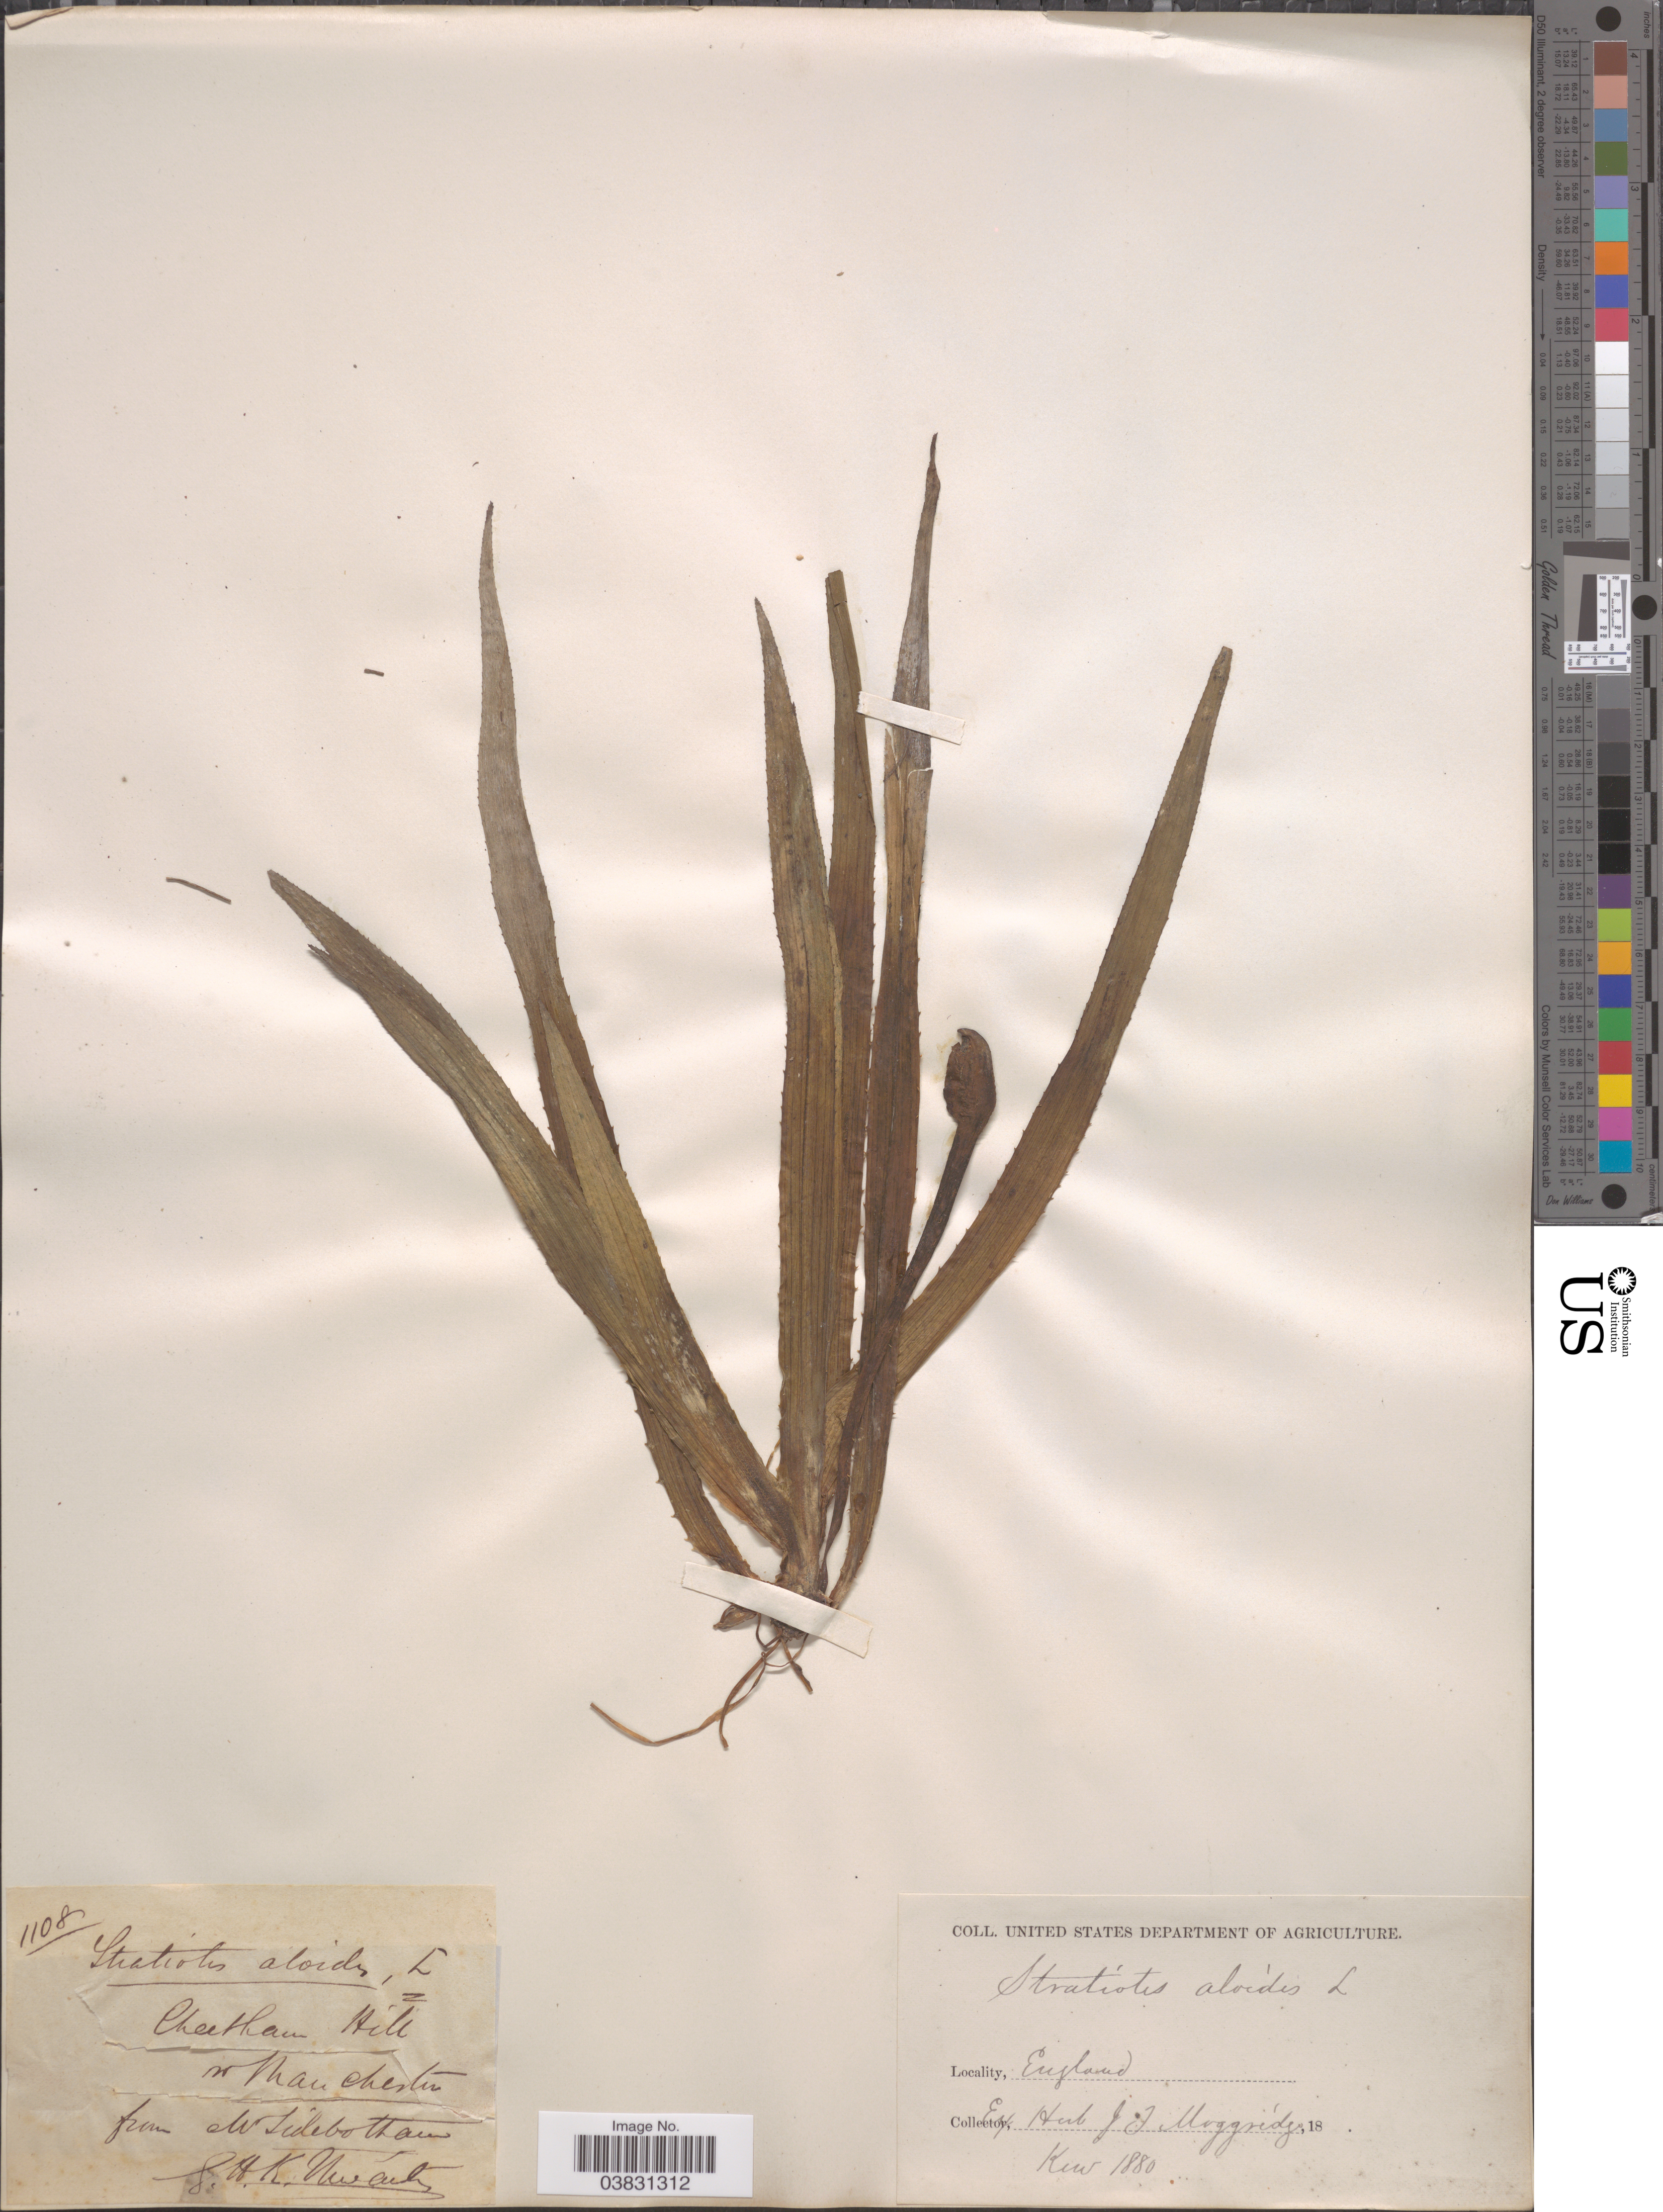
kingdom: Plantae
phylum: Tracheophyta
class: Liliopsida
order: Alismatales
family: Hydrocharitaceae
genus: Stratiotes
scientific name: Stratiotes aloides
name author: L.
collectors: ex herb. J.T. Moggridge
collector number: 1108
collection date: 1880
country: United Kingdom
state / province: England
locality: Chatham Hill. w Manchester.